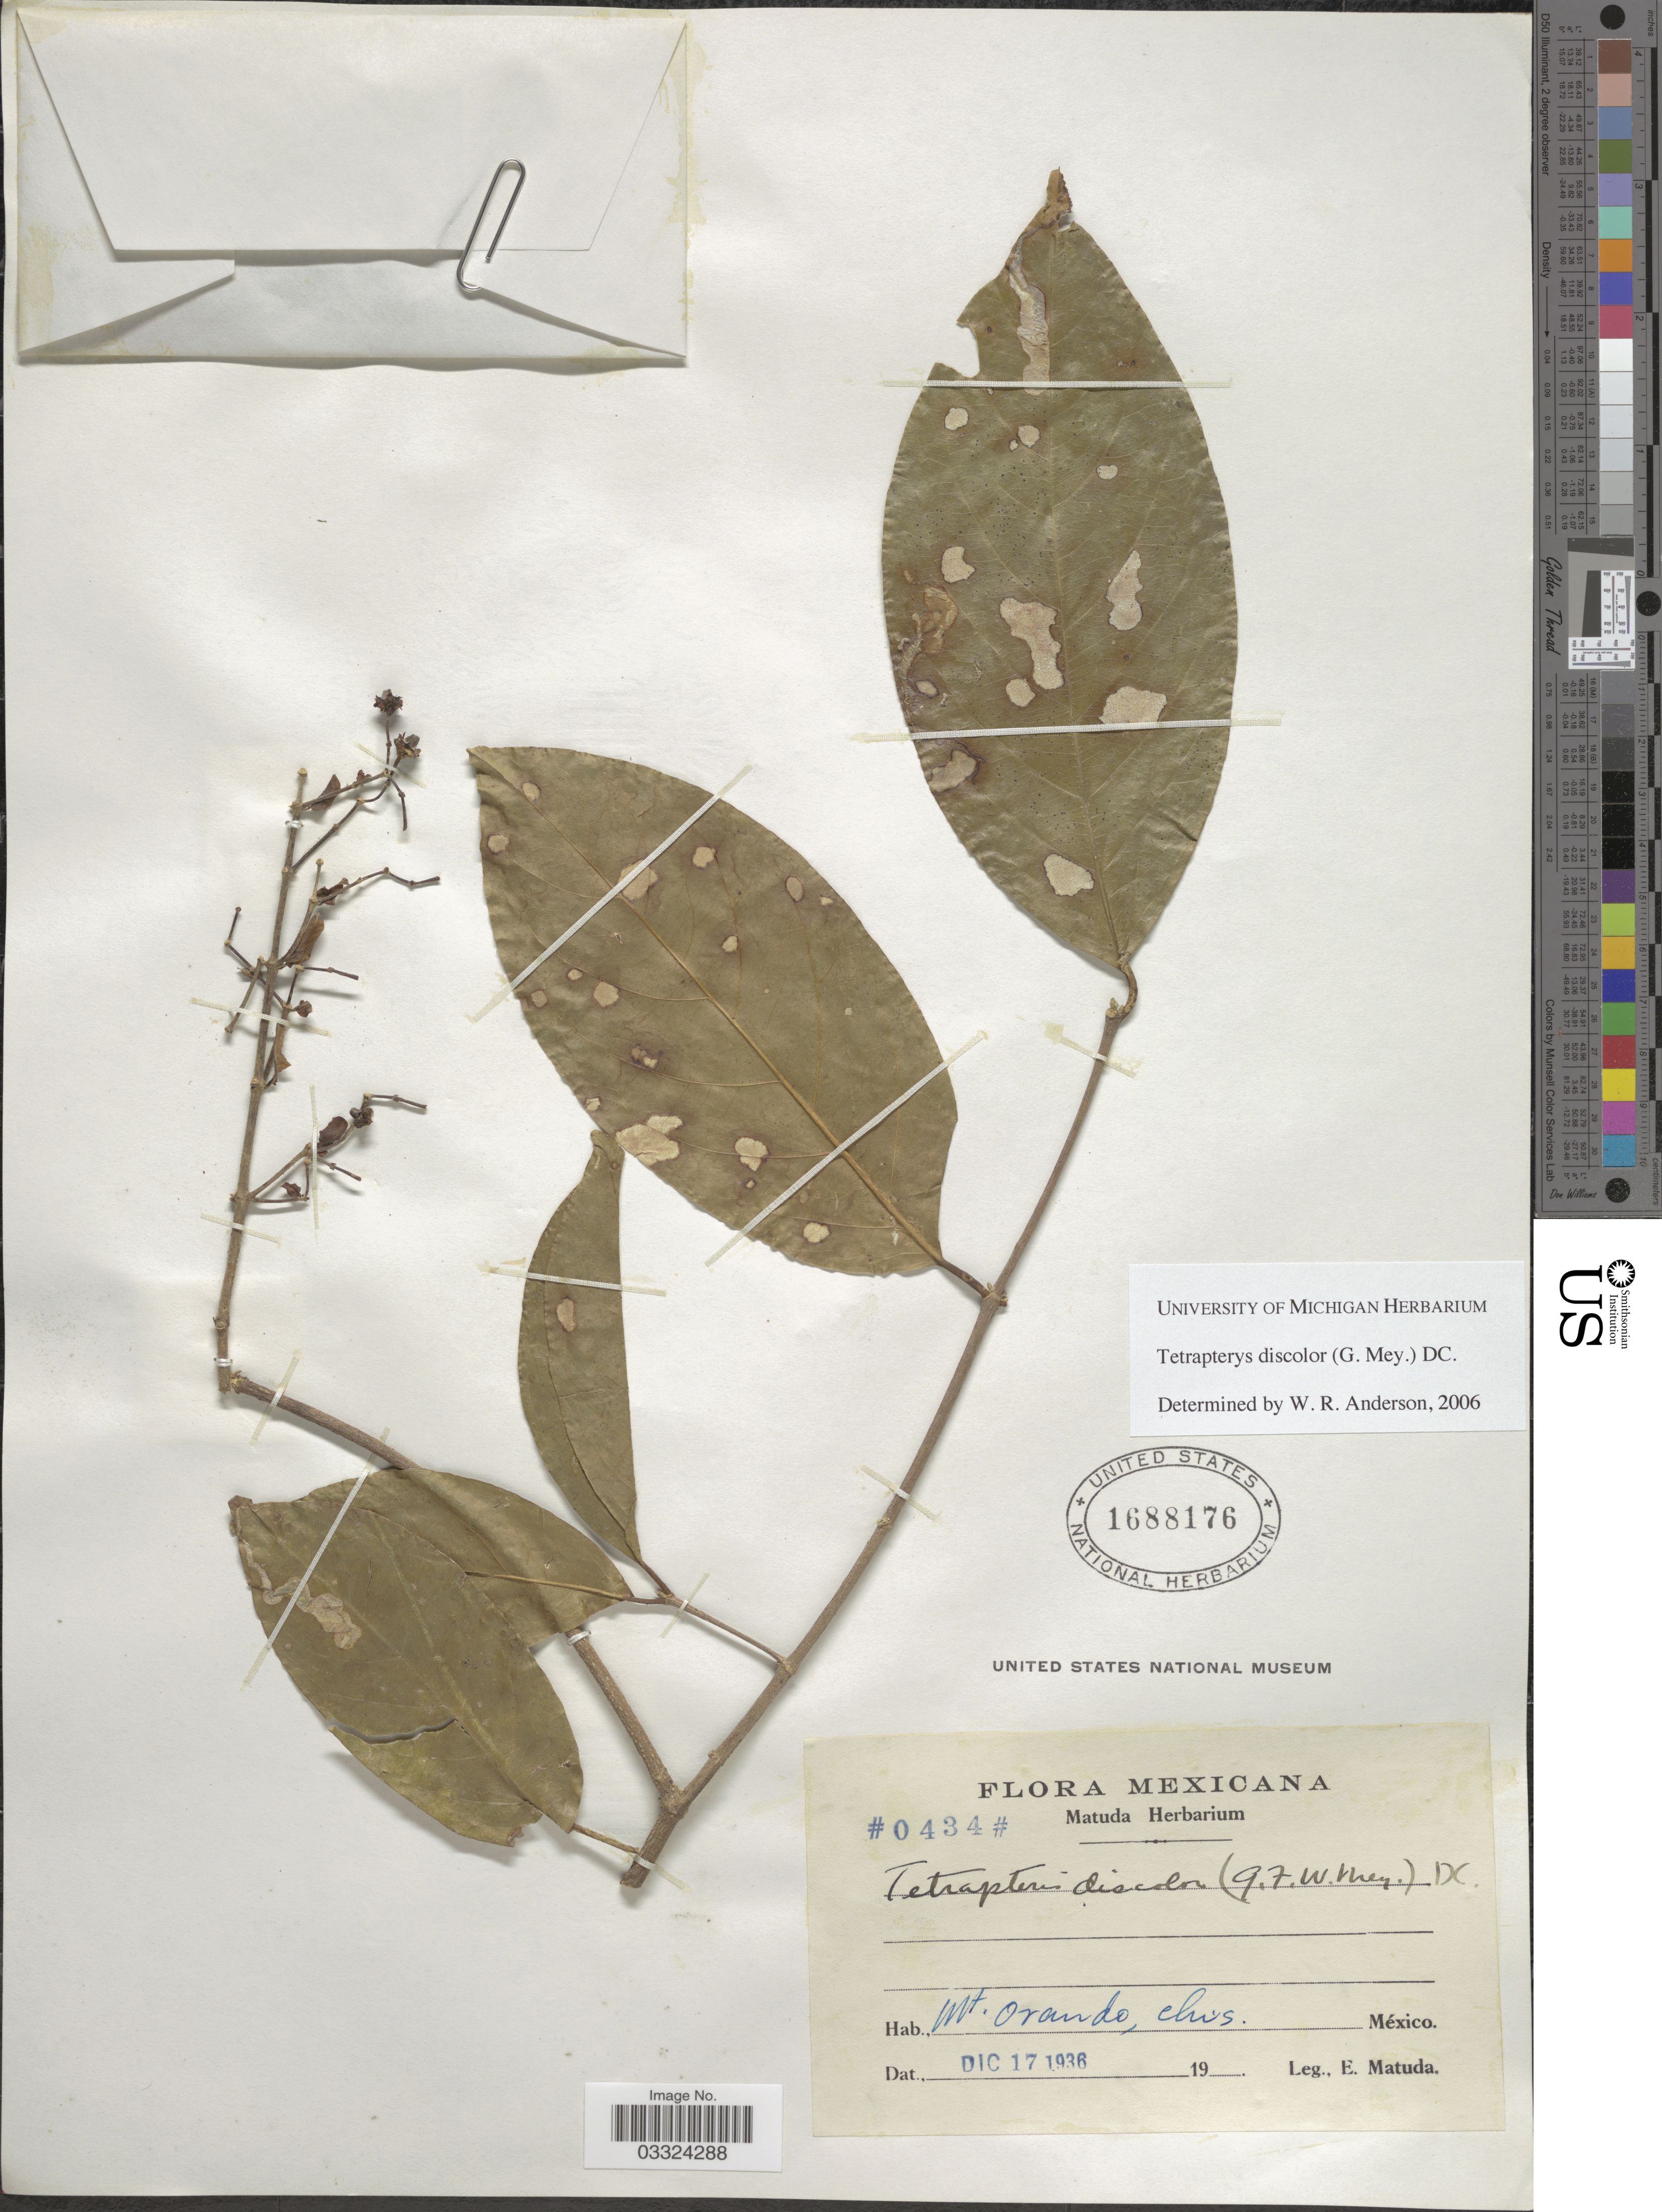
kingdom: Plantae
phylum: Tracheophyta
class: Magnoliopsida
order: Malpighiales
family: Malpighiaceae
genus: Tetrapterys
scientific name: Tetrapterys discolor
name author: (G. Mey.) DC.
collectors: E. Matuda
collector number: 0434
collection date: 1936-12-17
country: Mexico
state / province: Chiapas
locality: Mt. Ovando, Chis.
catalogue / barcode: US 1688176